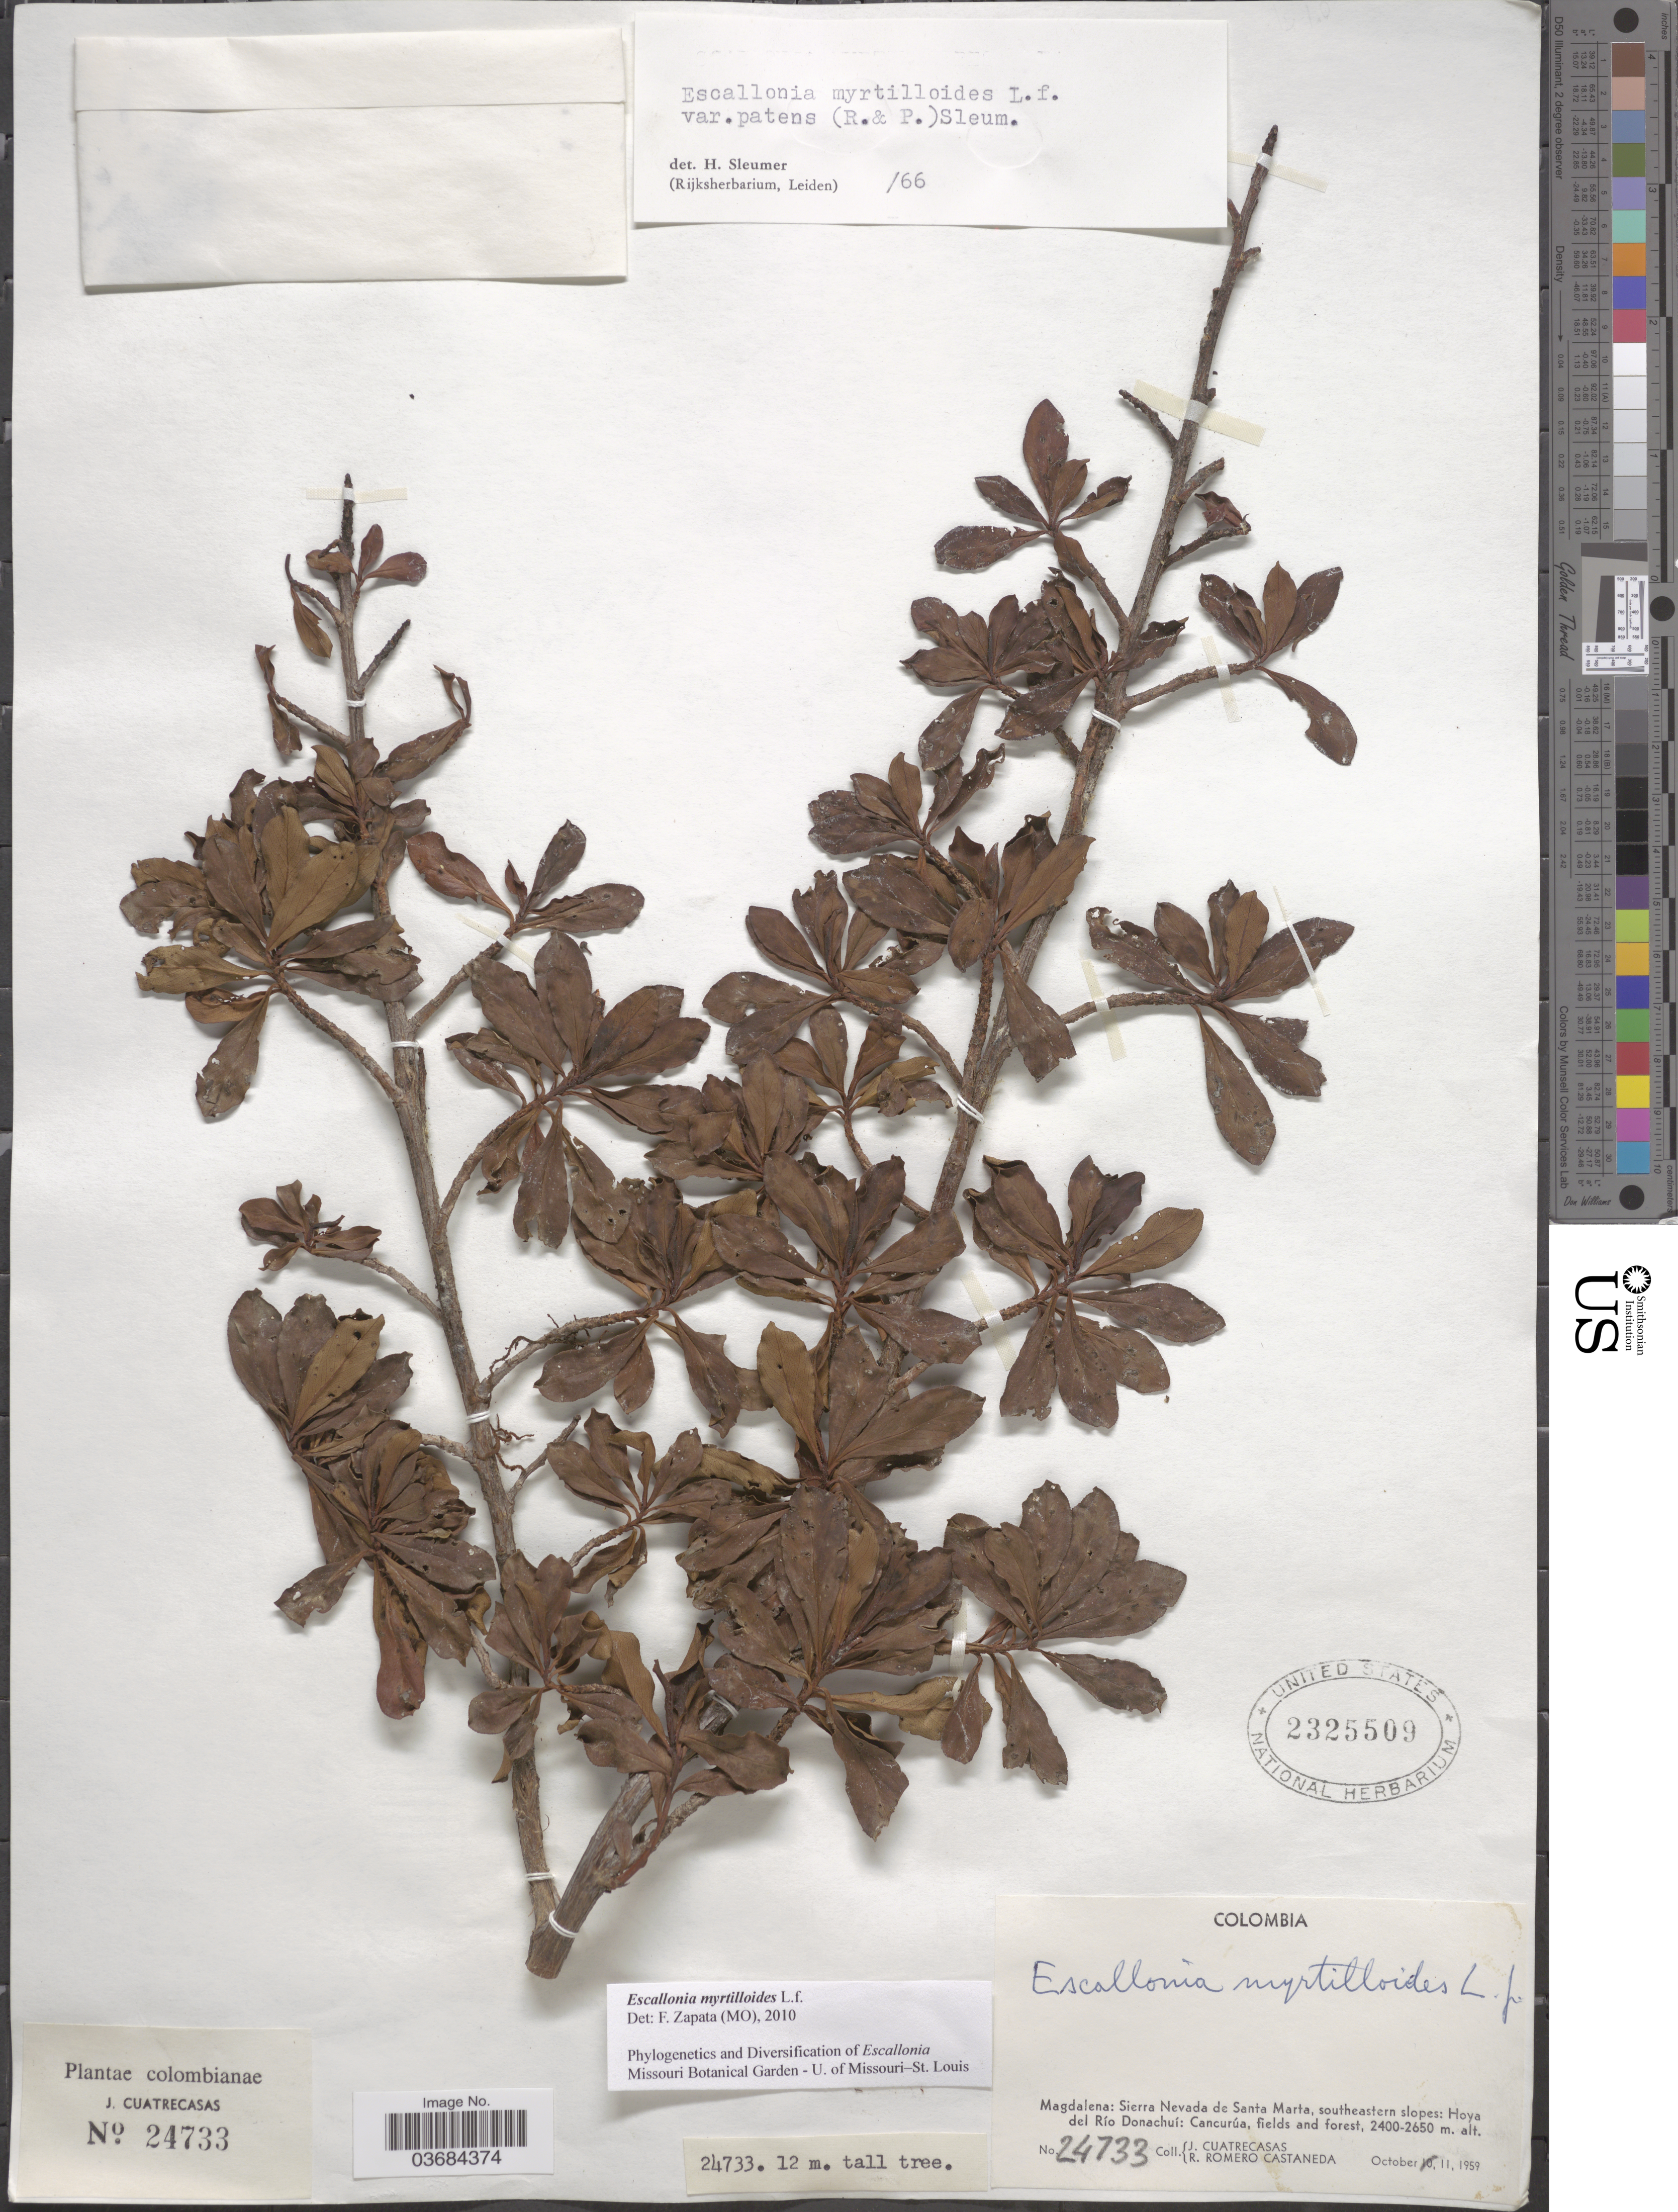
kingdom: Plantae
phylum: Tracheophyta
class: Magnoliopsida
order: Escalloniales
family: Escalloniaceae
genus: Escallonia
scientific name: Escallonia myrtilloides var. myrtilloides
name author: L. f.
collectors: J. Cuatrecasas & R. Romero Castañeda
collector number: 24733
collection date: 1959-10-11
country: Colombia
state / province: Magdalena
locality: Sierra Nevada de Santa Marta, southeastern slopes: Hoya del Río Donachuí: Cancurúa, fields and forest.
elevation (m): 2400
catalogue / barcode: US 2325509